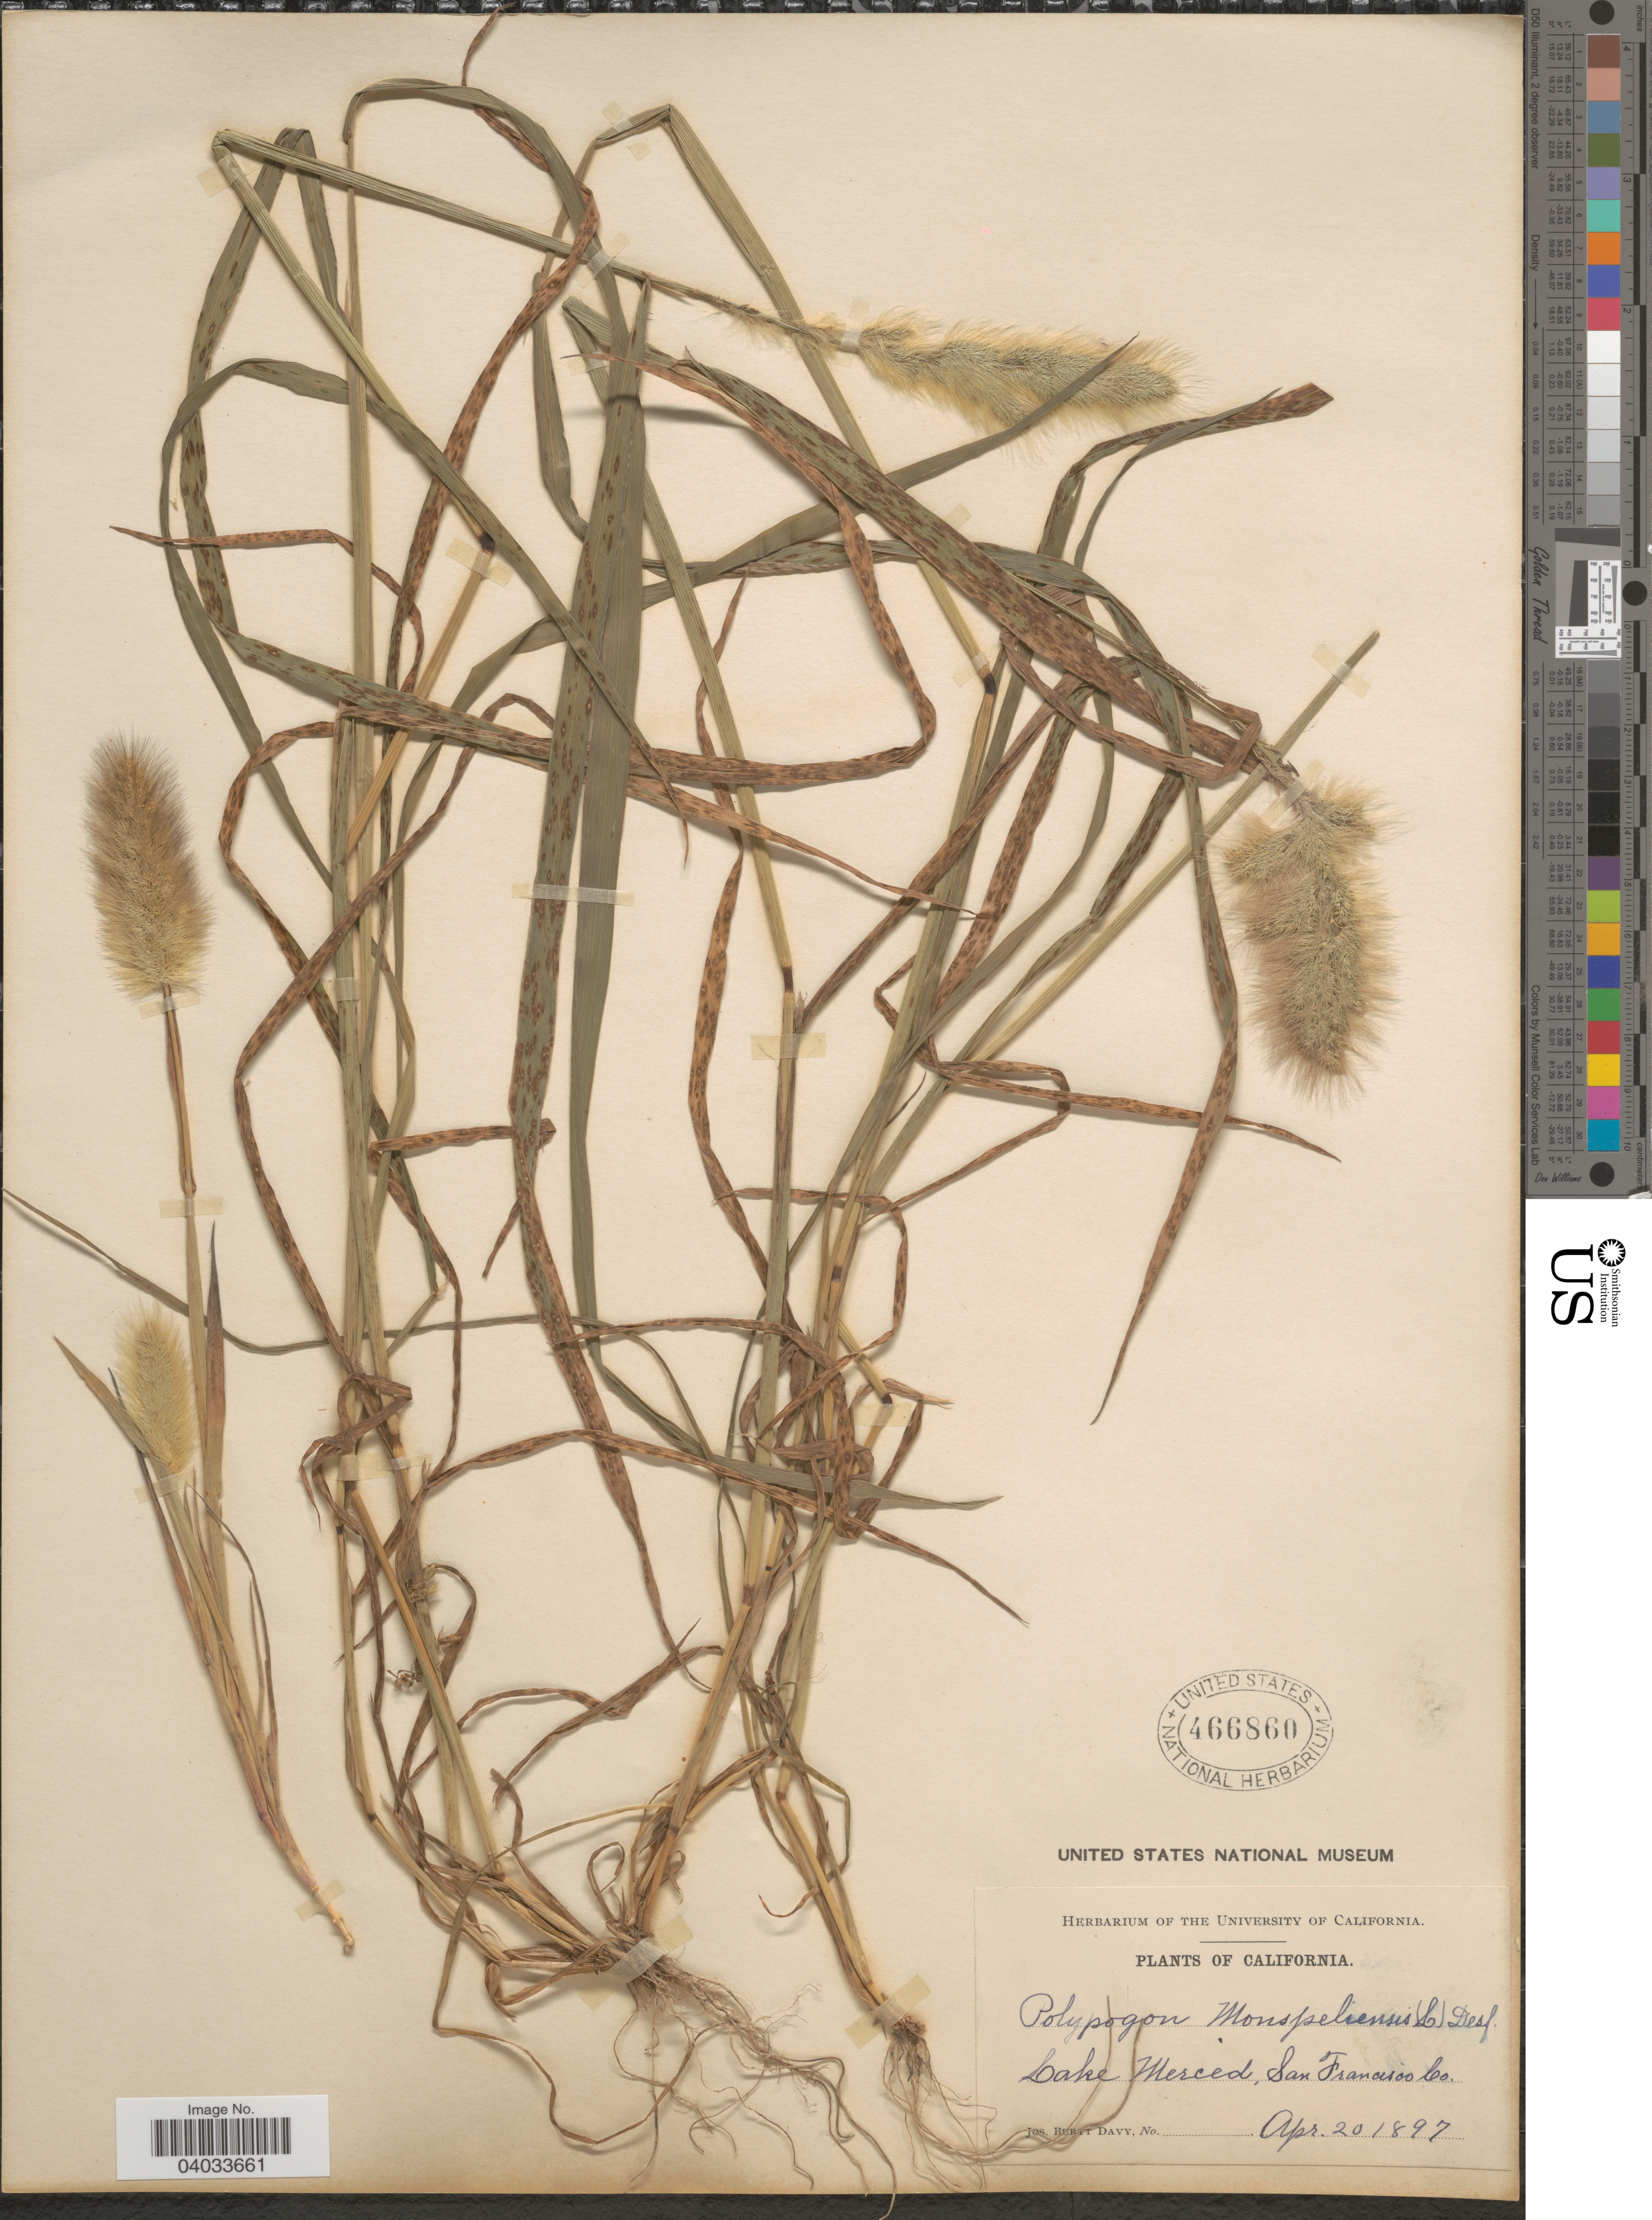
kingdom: Plantae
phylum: Tracheophyta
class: Liliopsida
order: Poales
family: Poaceae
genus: Polypogon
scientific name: Polypogon monspeliensis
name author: (L.) Desf.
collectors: J. Burtt Davy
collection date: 1897-04-20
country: United States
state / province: California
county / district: San Francisco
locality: Lake Merced, San Francisco.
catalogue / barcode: US 466860